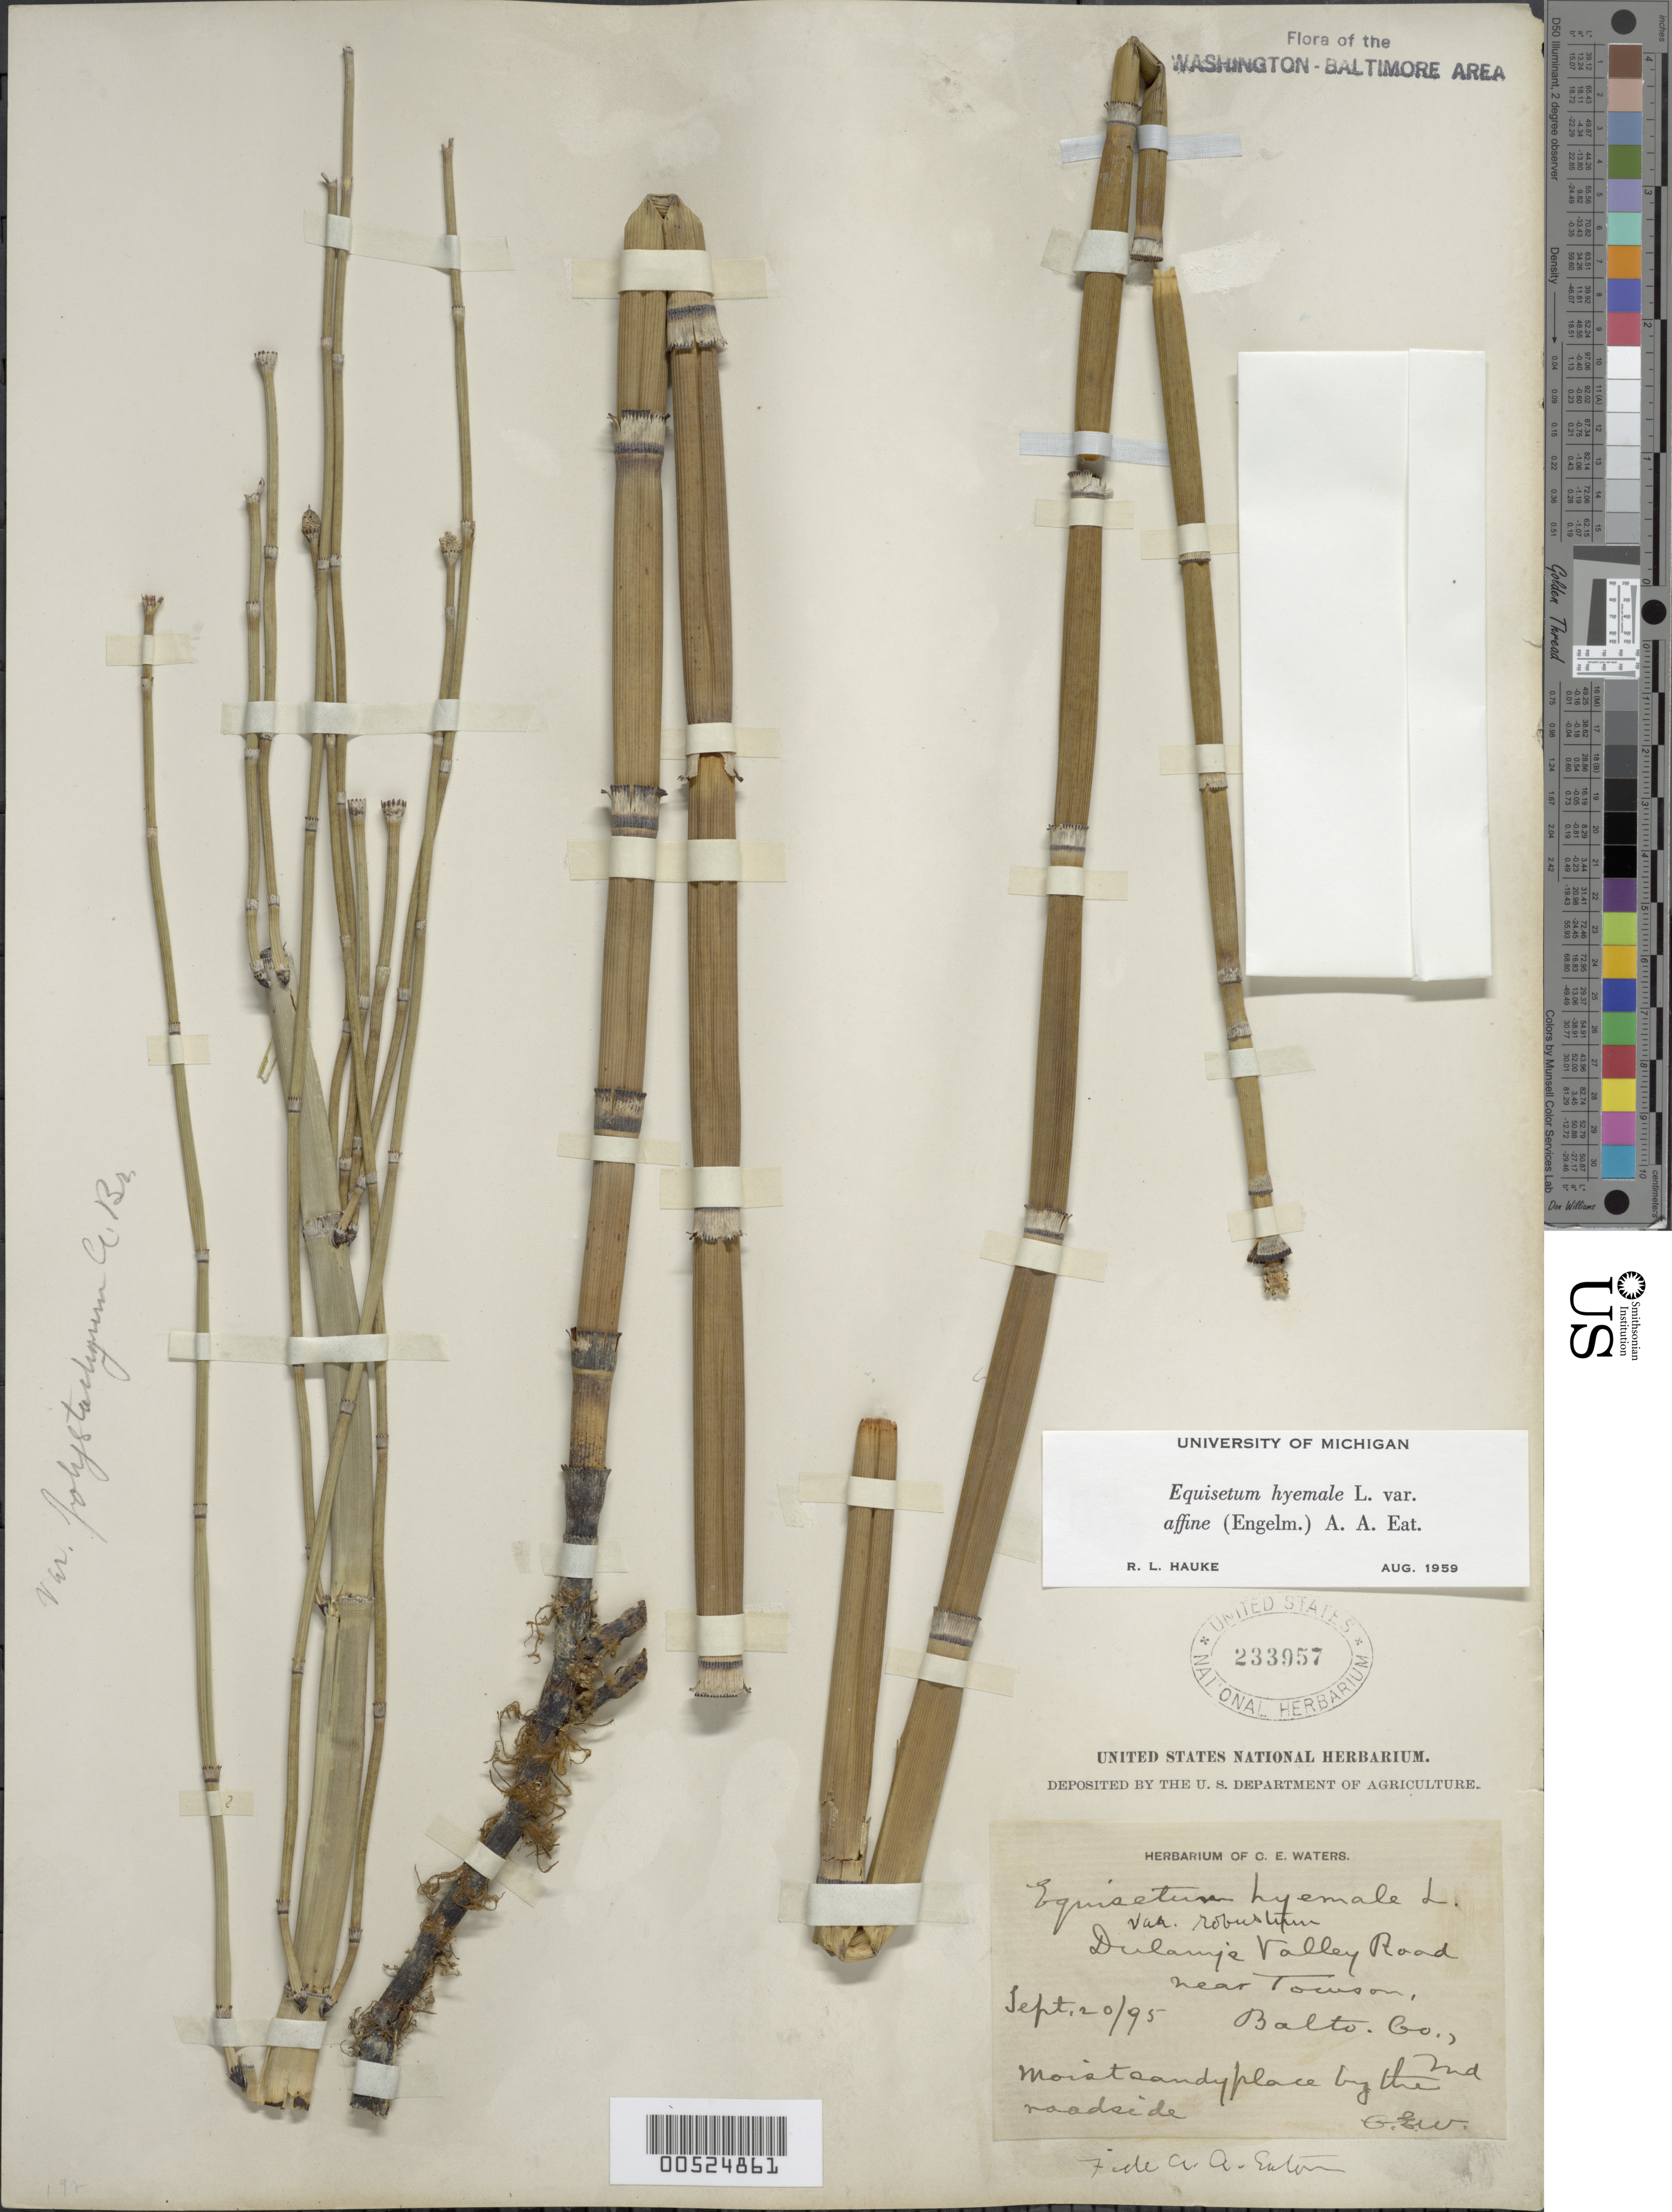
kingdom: Plantae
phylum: Tracheophyta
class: Polypodiopsida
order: Equisetales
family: Equisetaceae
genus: Equisetum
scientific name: Equisetum fluviatile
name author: L.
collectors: C. Waters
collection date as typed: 20 Sep 1895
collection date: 1895-09-20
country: United States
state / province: Maryland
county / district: Baltimore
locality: Towson, near, Dulany's Valley Road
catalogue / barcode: US 233957